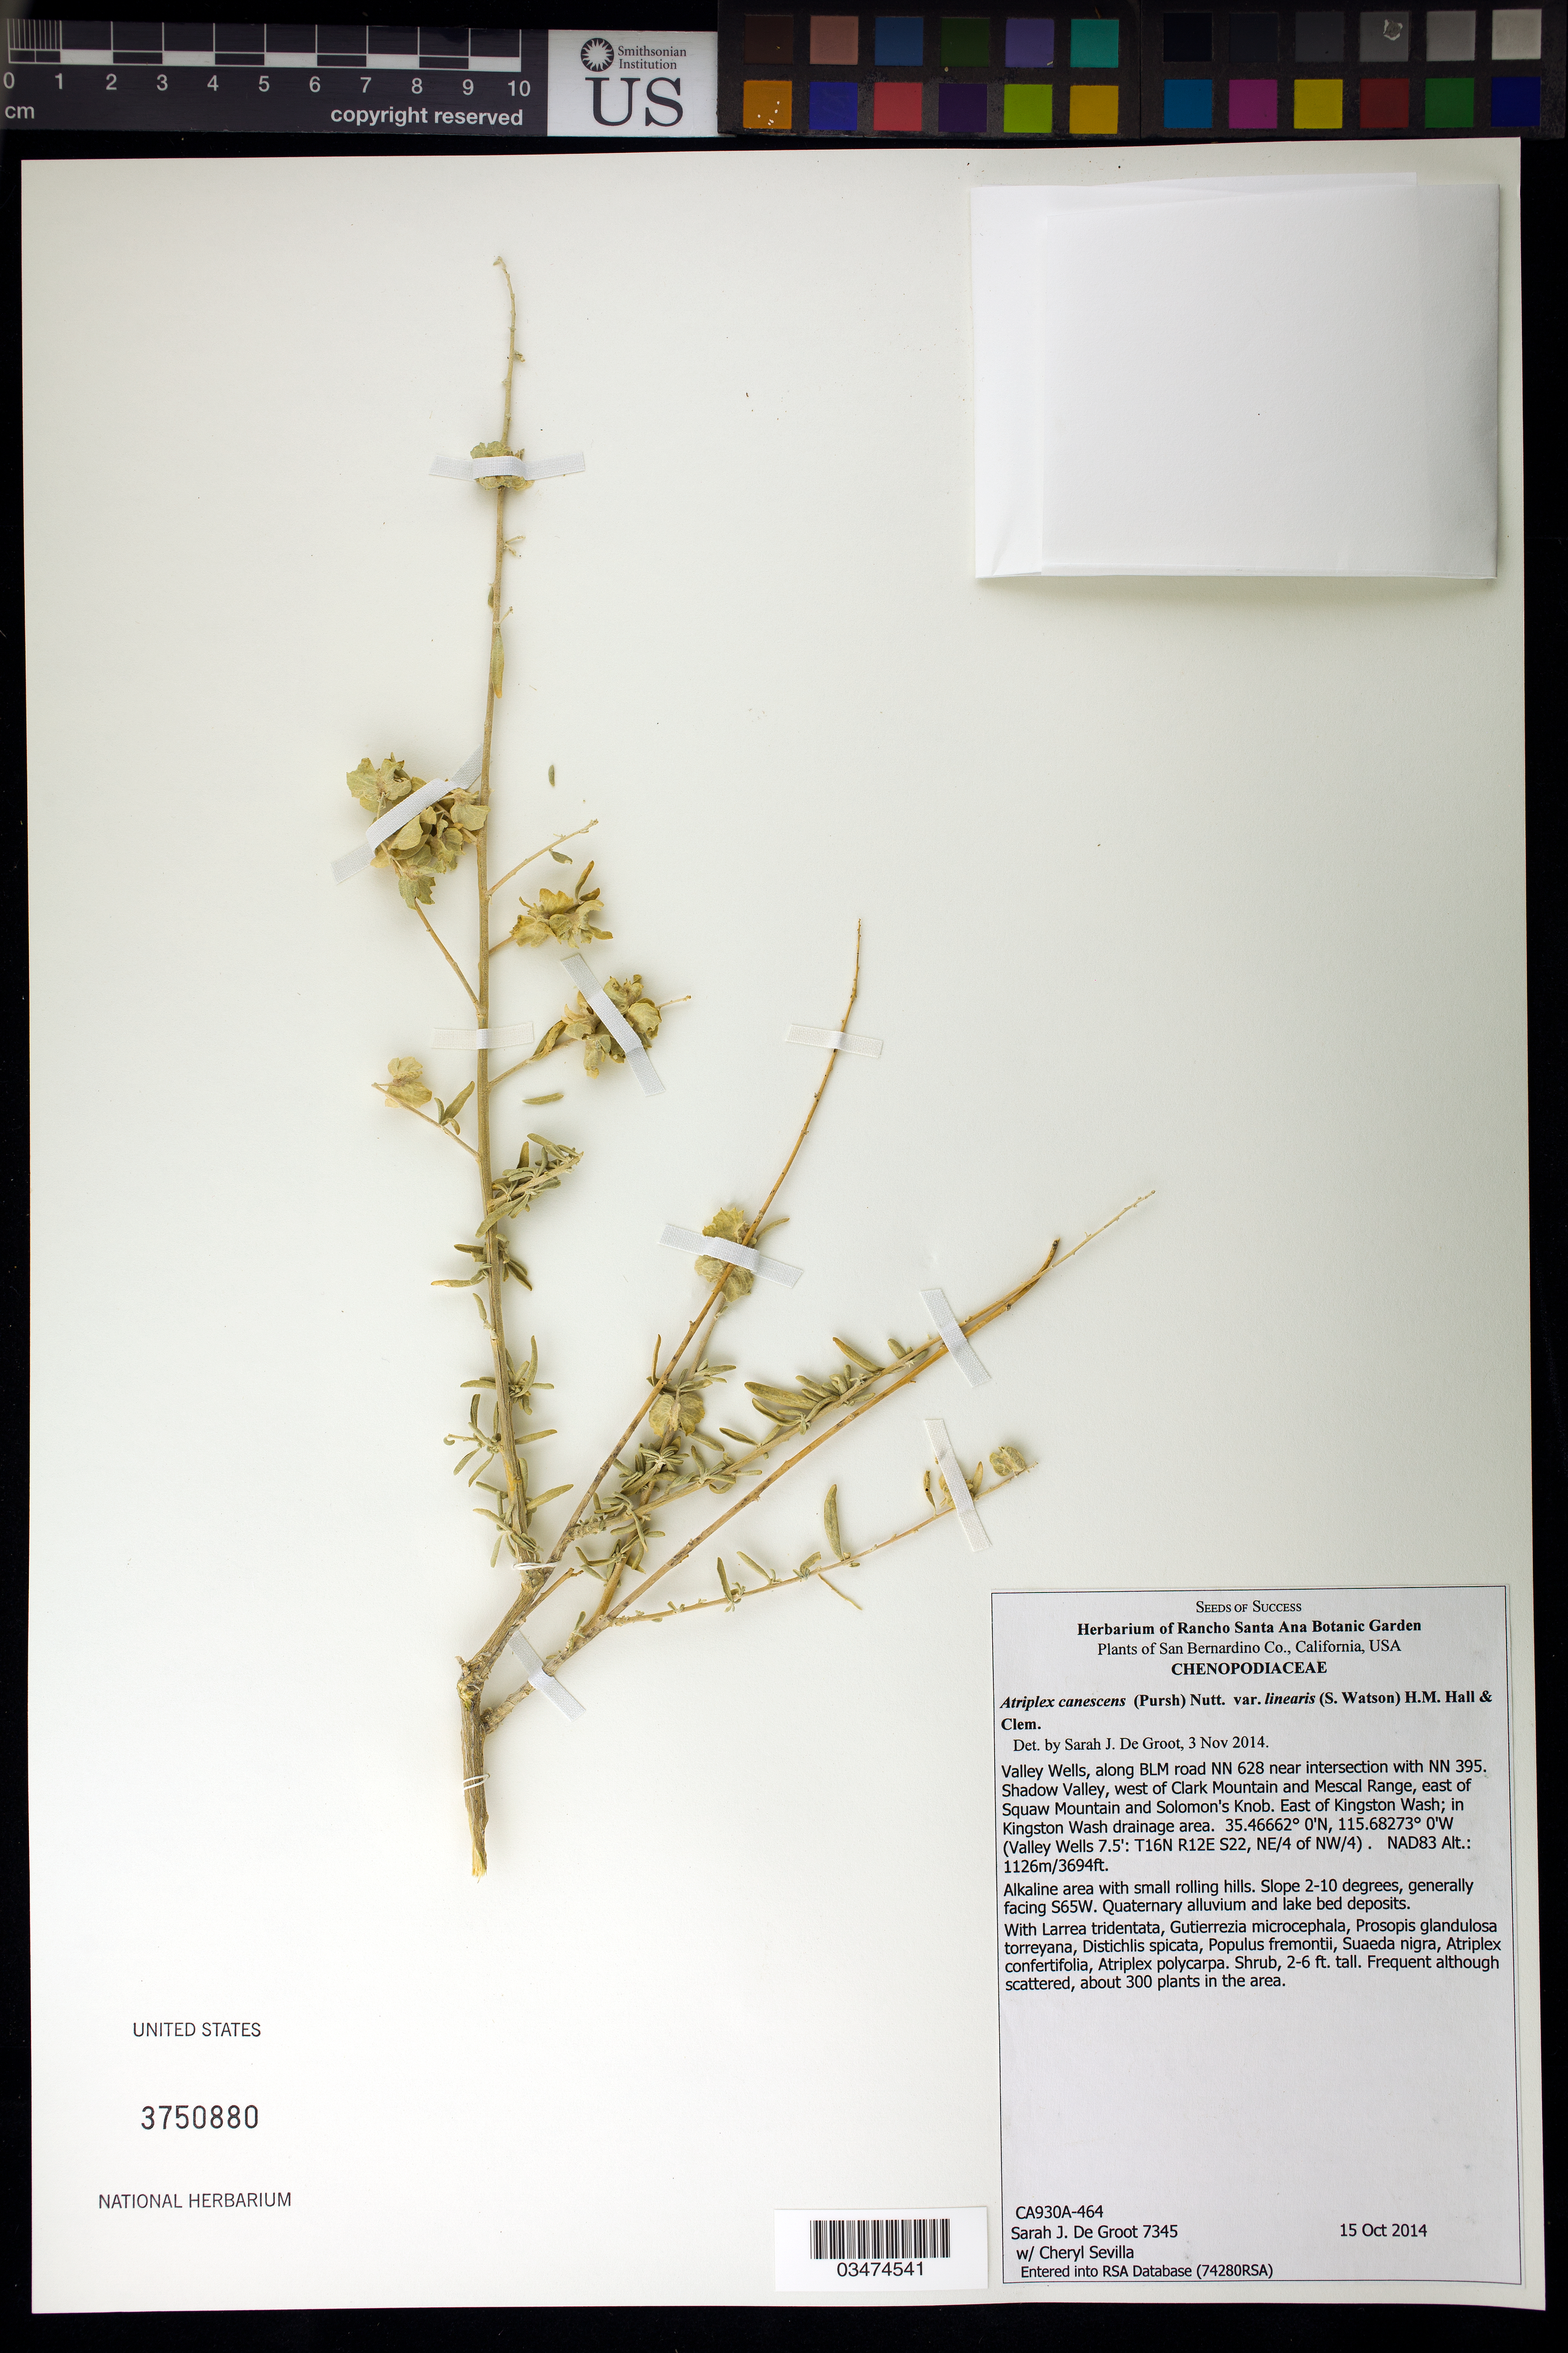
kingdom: Plantae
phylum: Tracheophyta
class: Magnoliopsida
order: Caryophyllales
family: Amaranthaceae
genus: Atriplex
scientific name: Atriplex canescens var. linearis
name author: (Pursh) Nutt.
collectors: S. De Groot & C. Sevilla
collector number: CA930A-464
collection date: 2014-10-15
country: United States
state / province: California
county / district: San Bernardino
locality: Valley Wells, along BLM road NN 628 near intersection with NN 395. Shadow Valley, W of Clark Mt and Mescal Range, E of Squaw Mt and Solomon's Knob.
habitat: Quaternary alluvium and lake bed deposits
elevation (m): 1126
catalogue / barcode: US 3750880